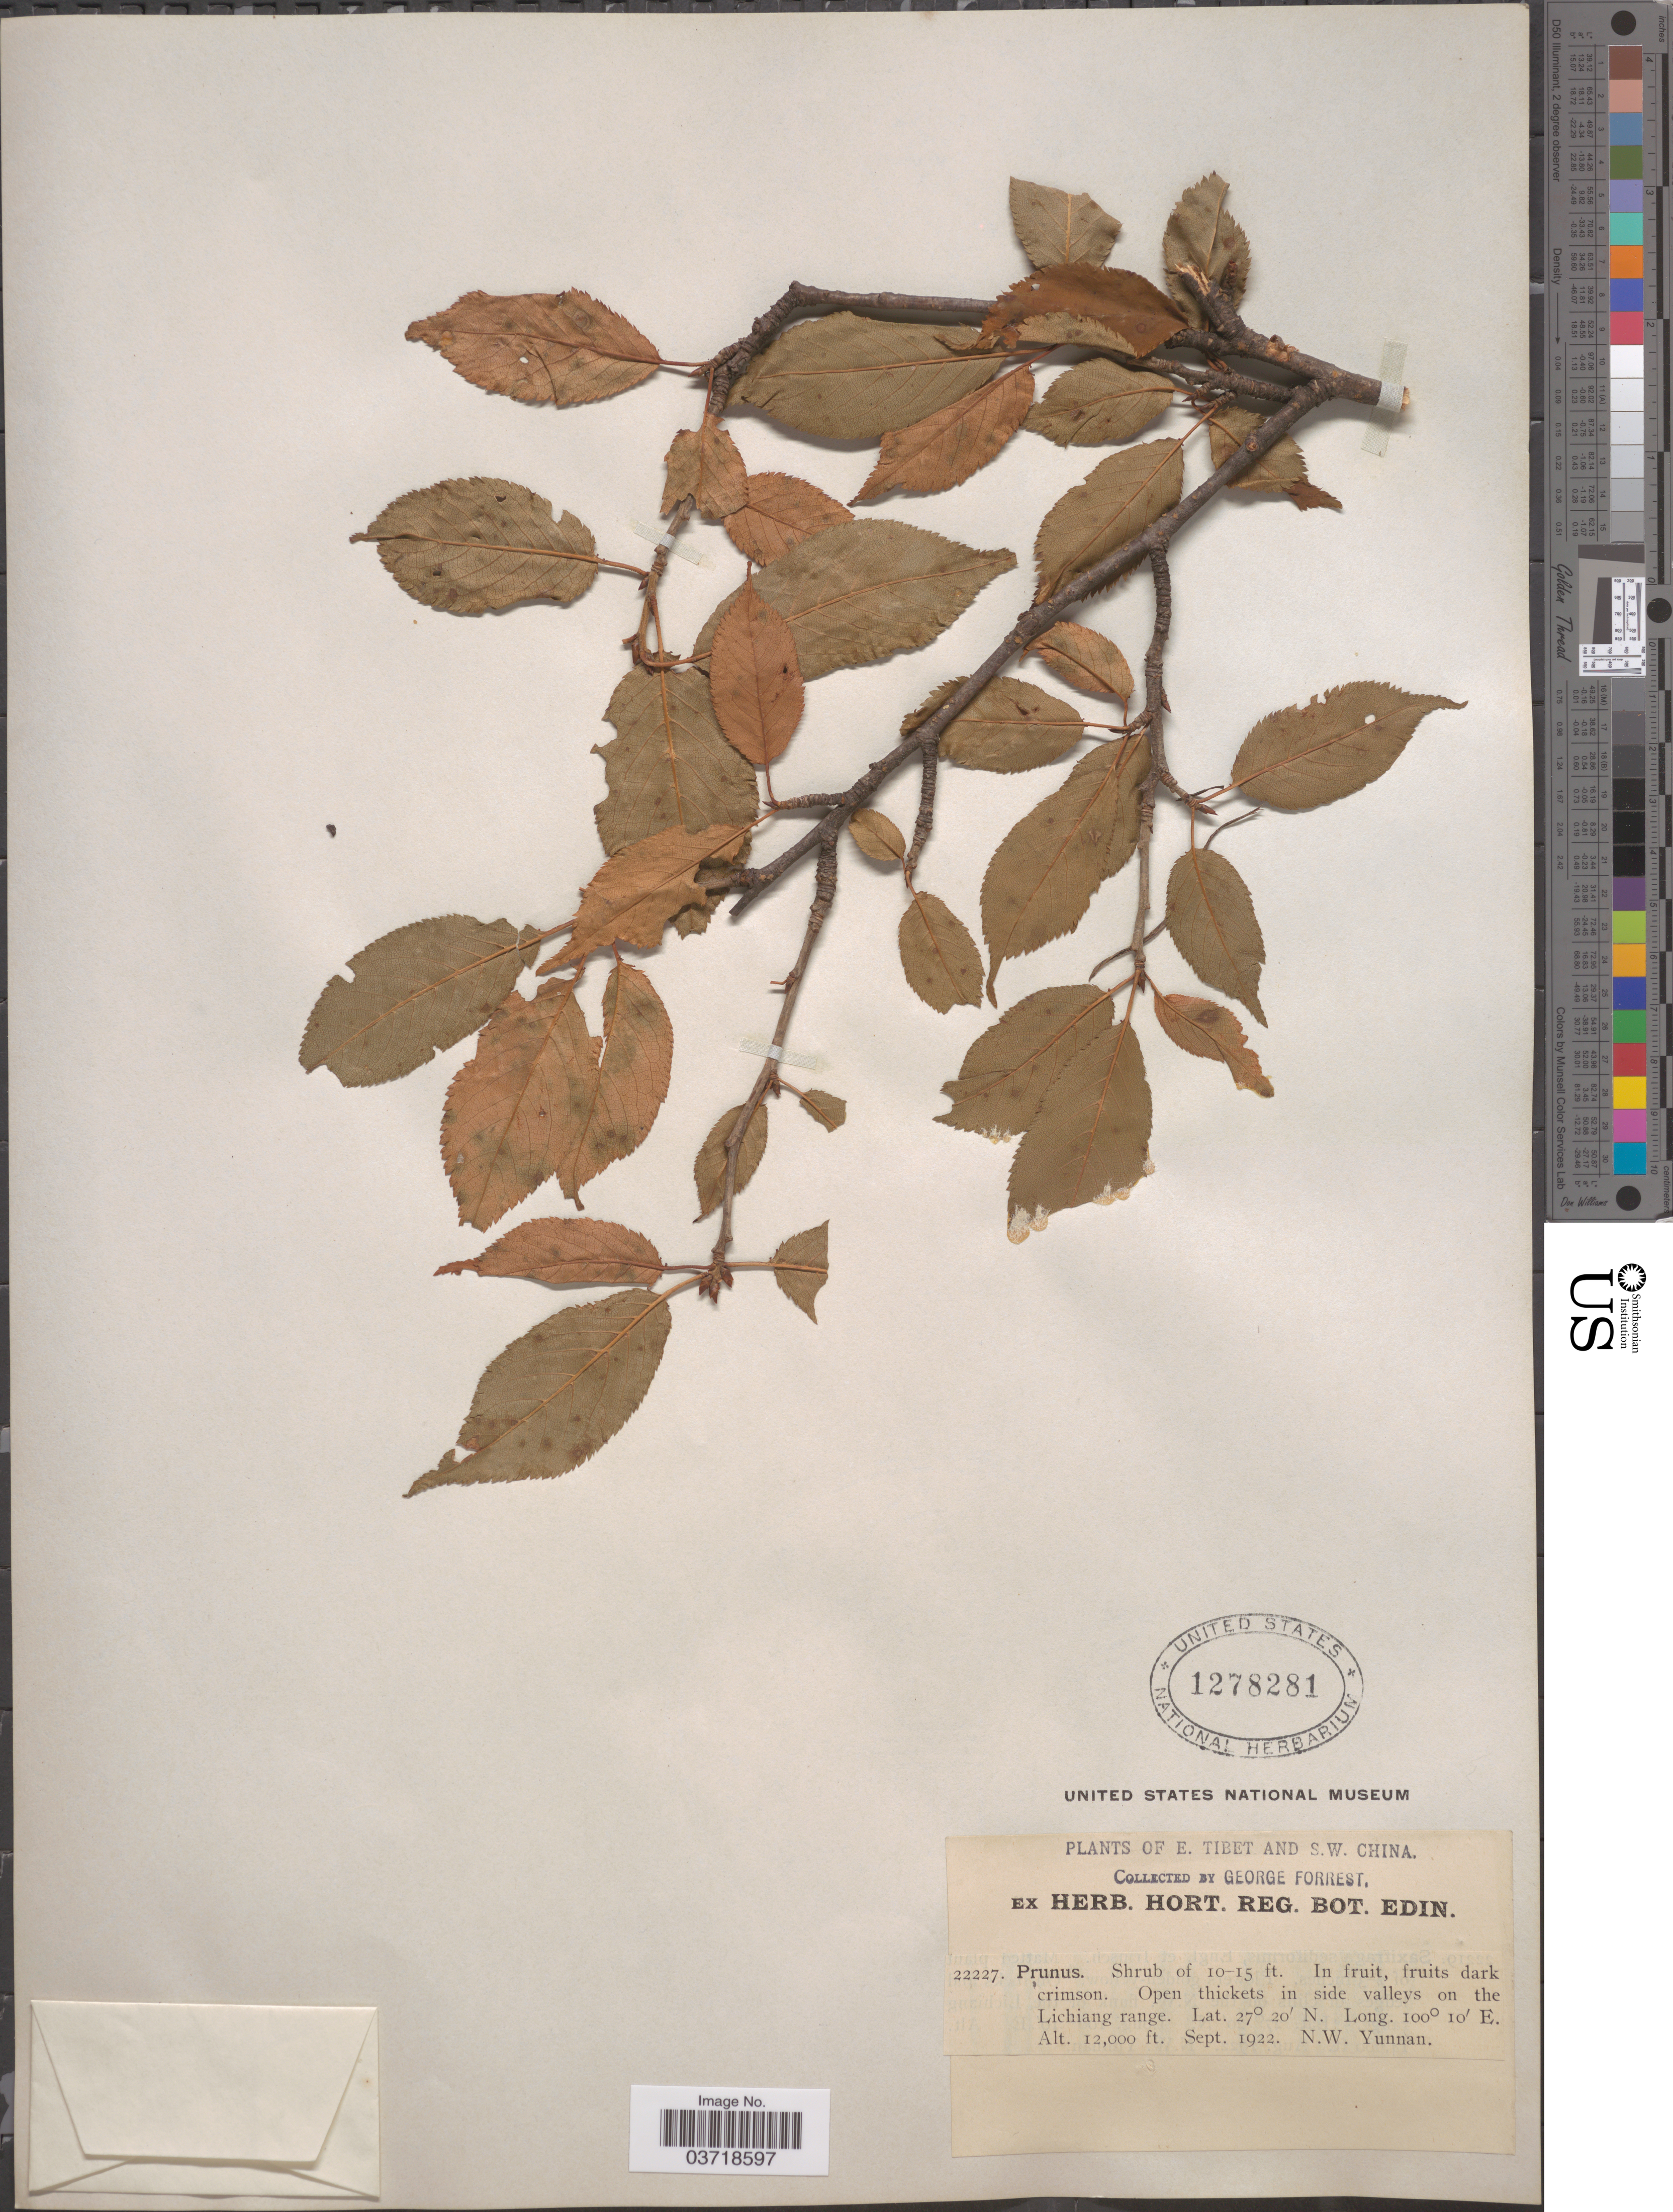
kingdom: Plantae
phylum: Tracheophyta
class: Magnoliopsida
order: Rosales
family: Rosaceae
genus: Prunus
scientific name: Prunus sp.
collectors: G. Forrest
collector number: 22227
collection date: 1922-09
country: China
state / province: Yunnan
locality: S.W. China. On the Lichiang range. N.W. Yunnan.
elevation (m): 3658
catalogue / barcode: US 1278281